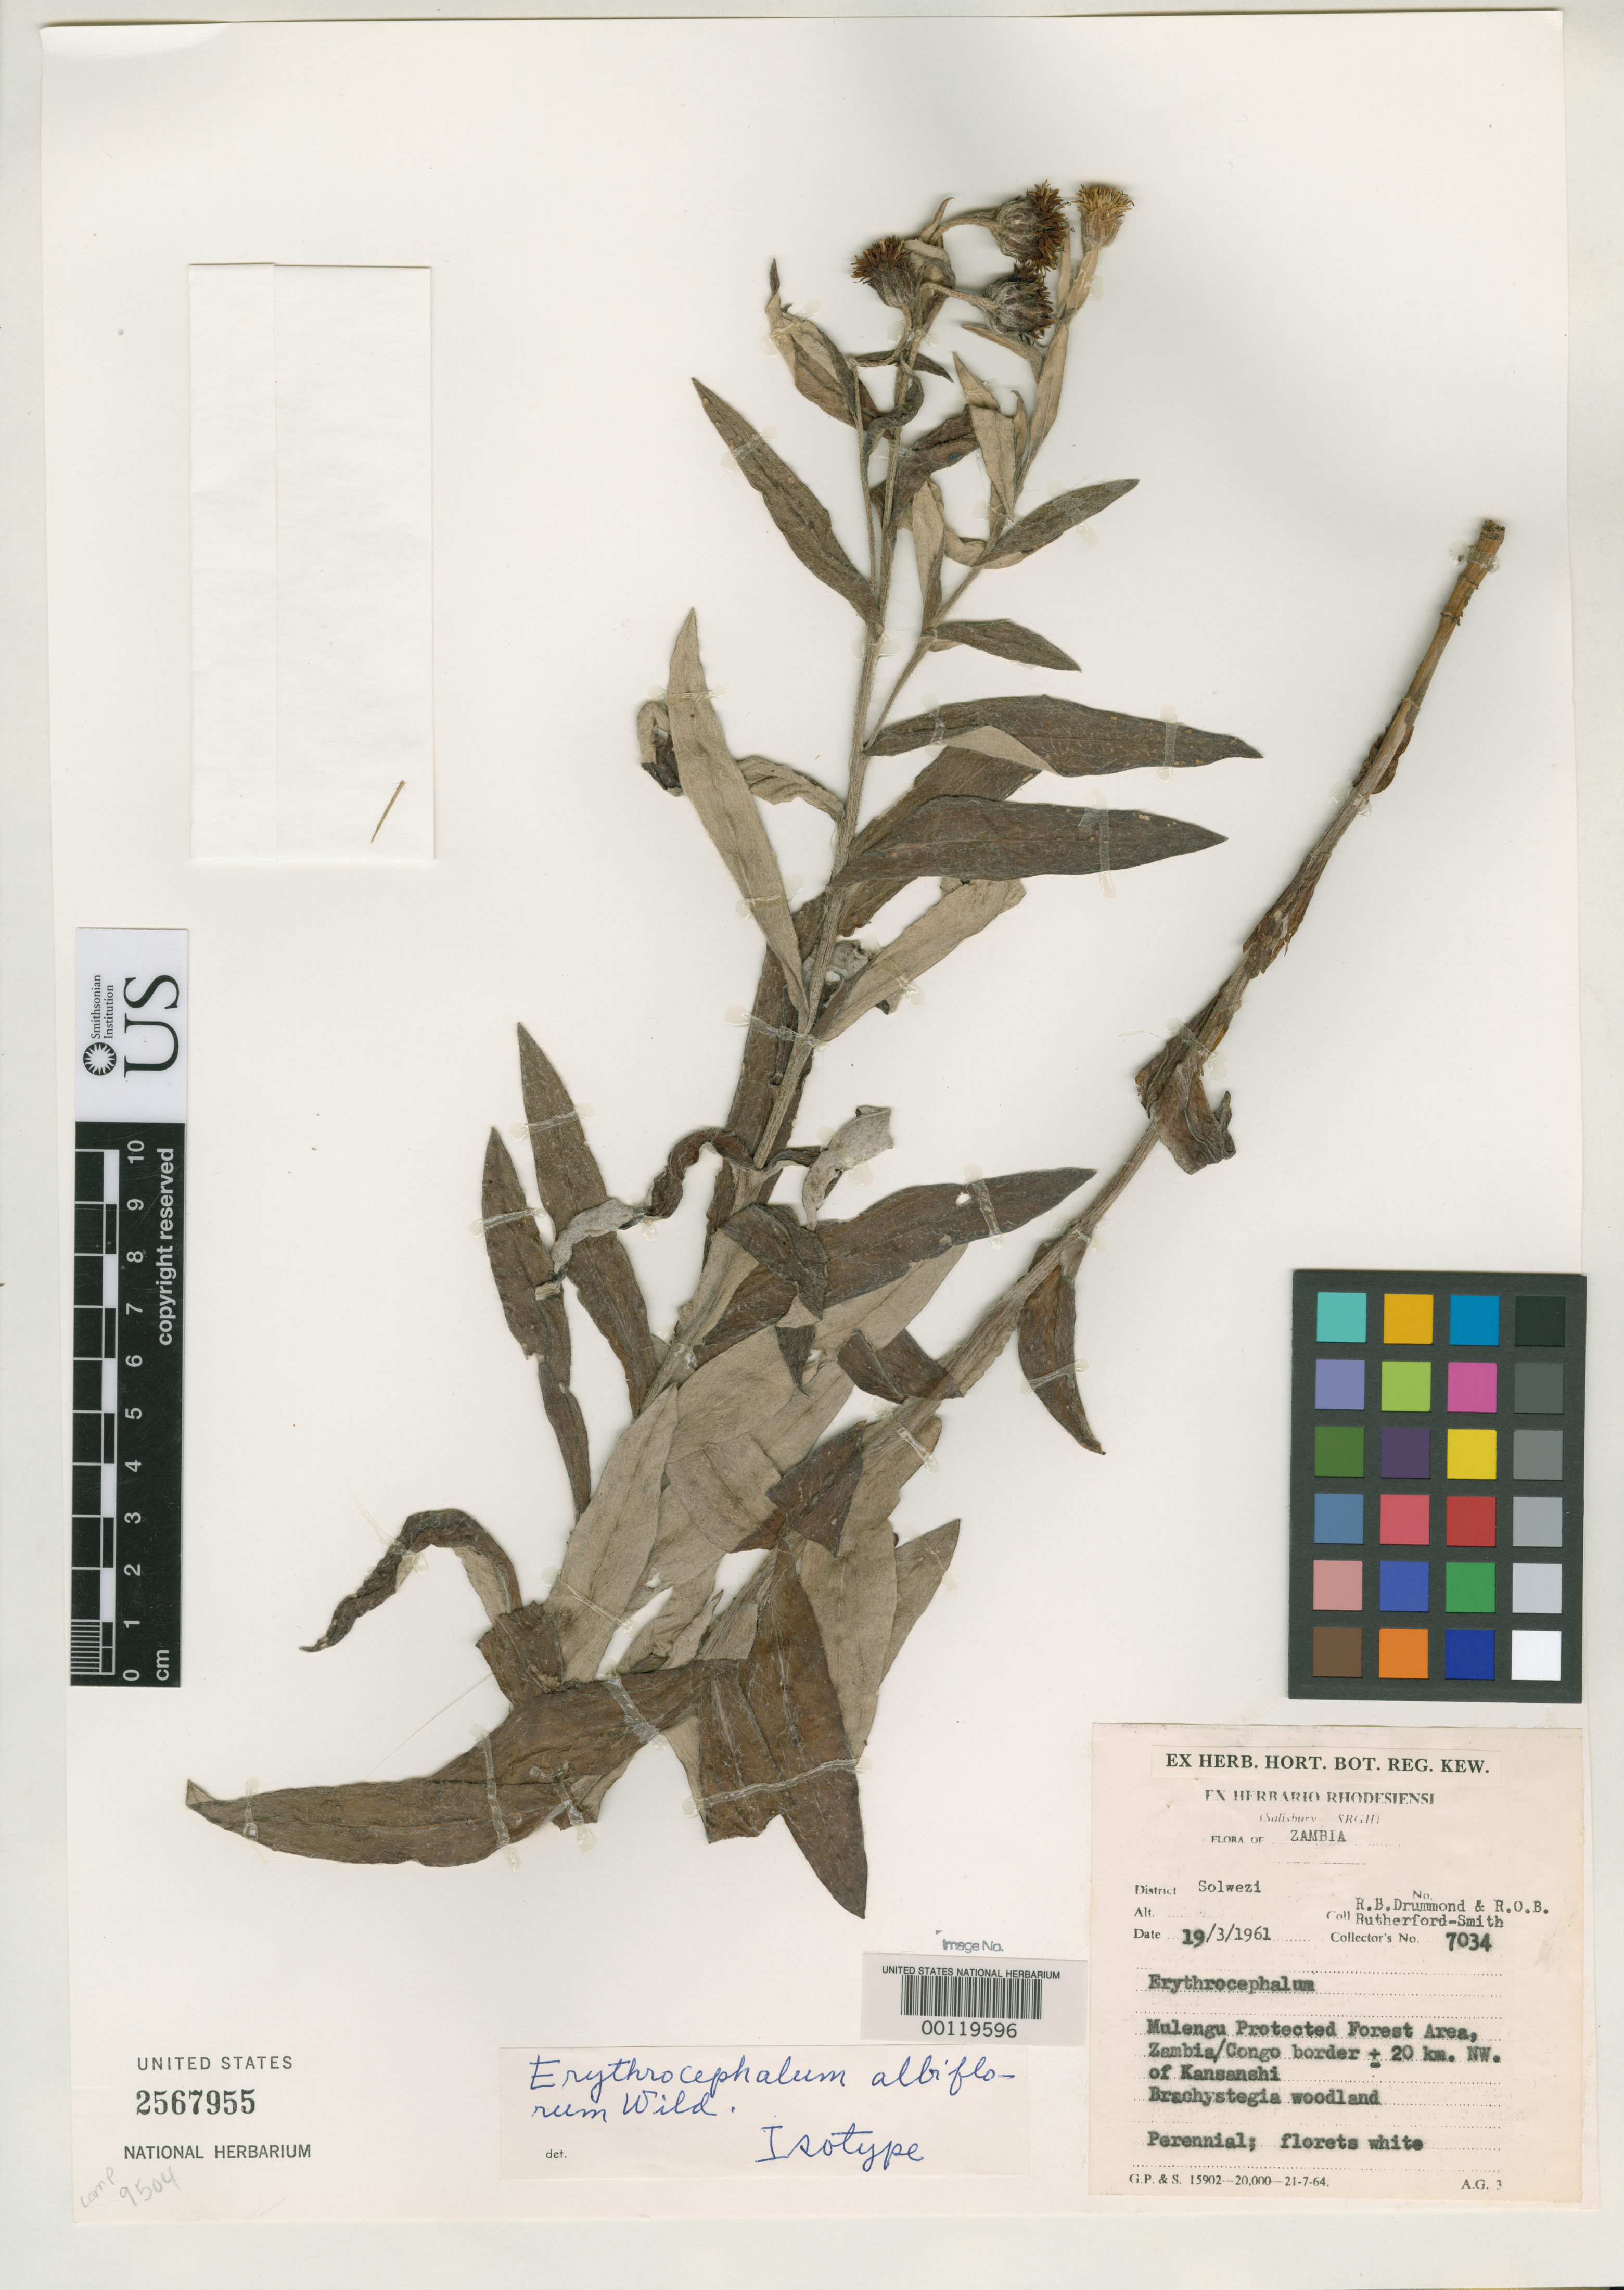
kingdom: Plantae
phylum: Tracheophyta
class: Magnoliopsida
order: Asterales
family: Asteraceae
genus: Erythrocephalum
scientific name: Erythrocephalum albiflorum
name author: Wild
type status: Isotype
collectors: R. Drummond & R. Rutherford-Smith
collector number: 7034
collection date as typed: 19 Mar 1961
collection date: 1961-03-19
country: Zambia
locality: Mulengu protected forest area.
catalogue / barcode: US 2567955